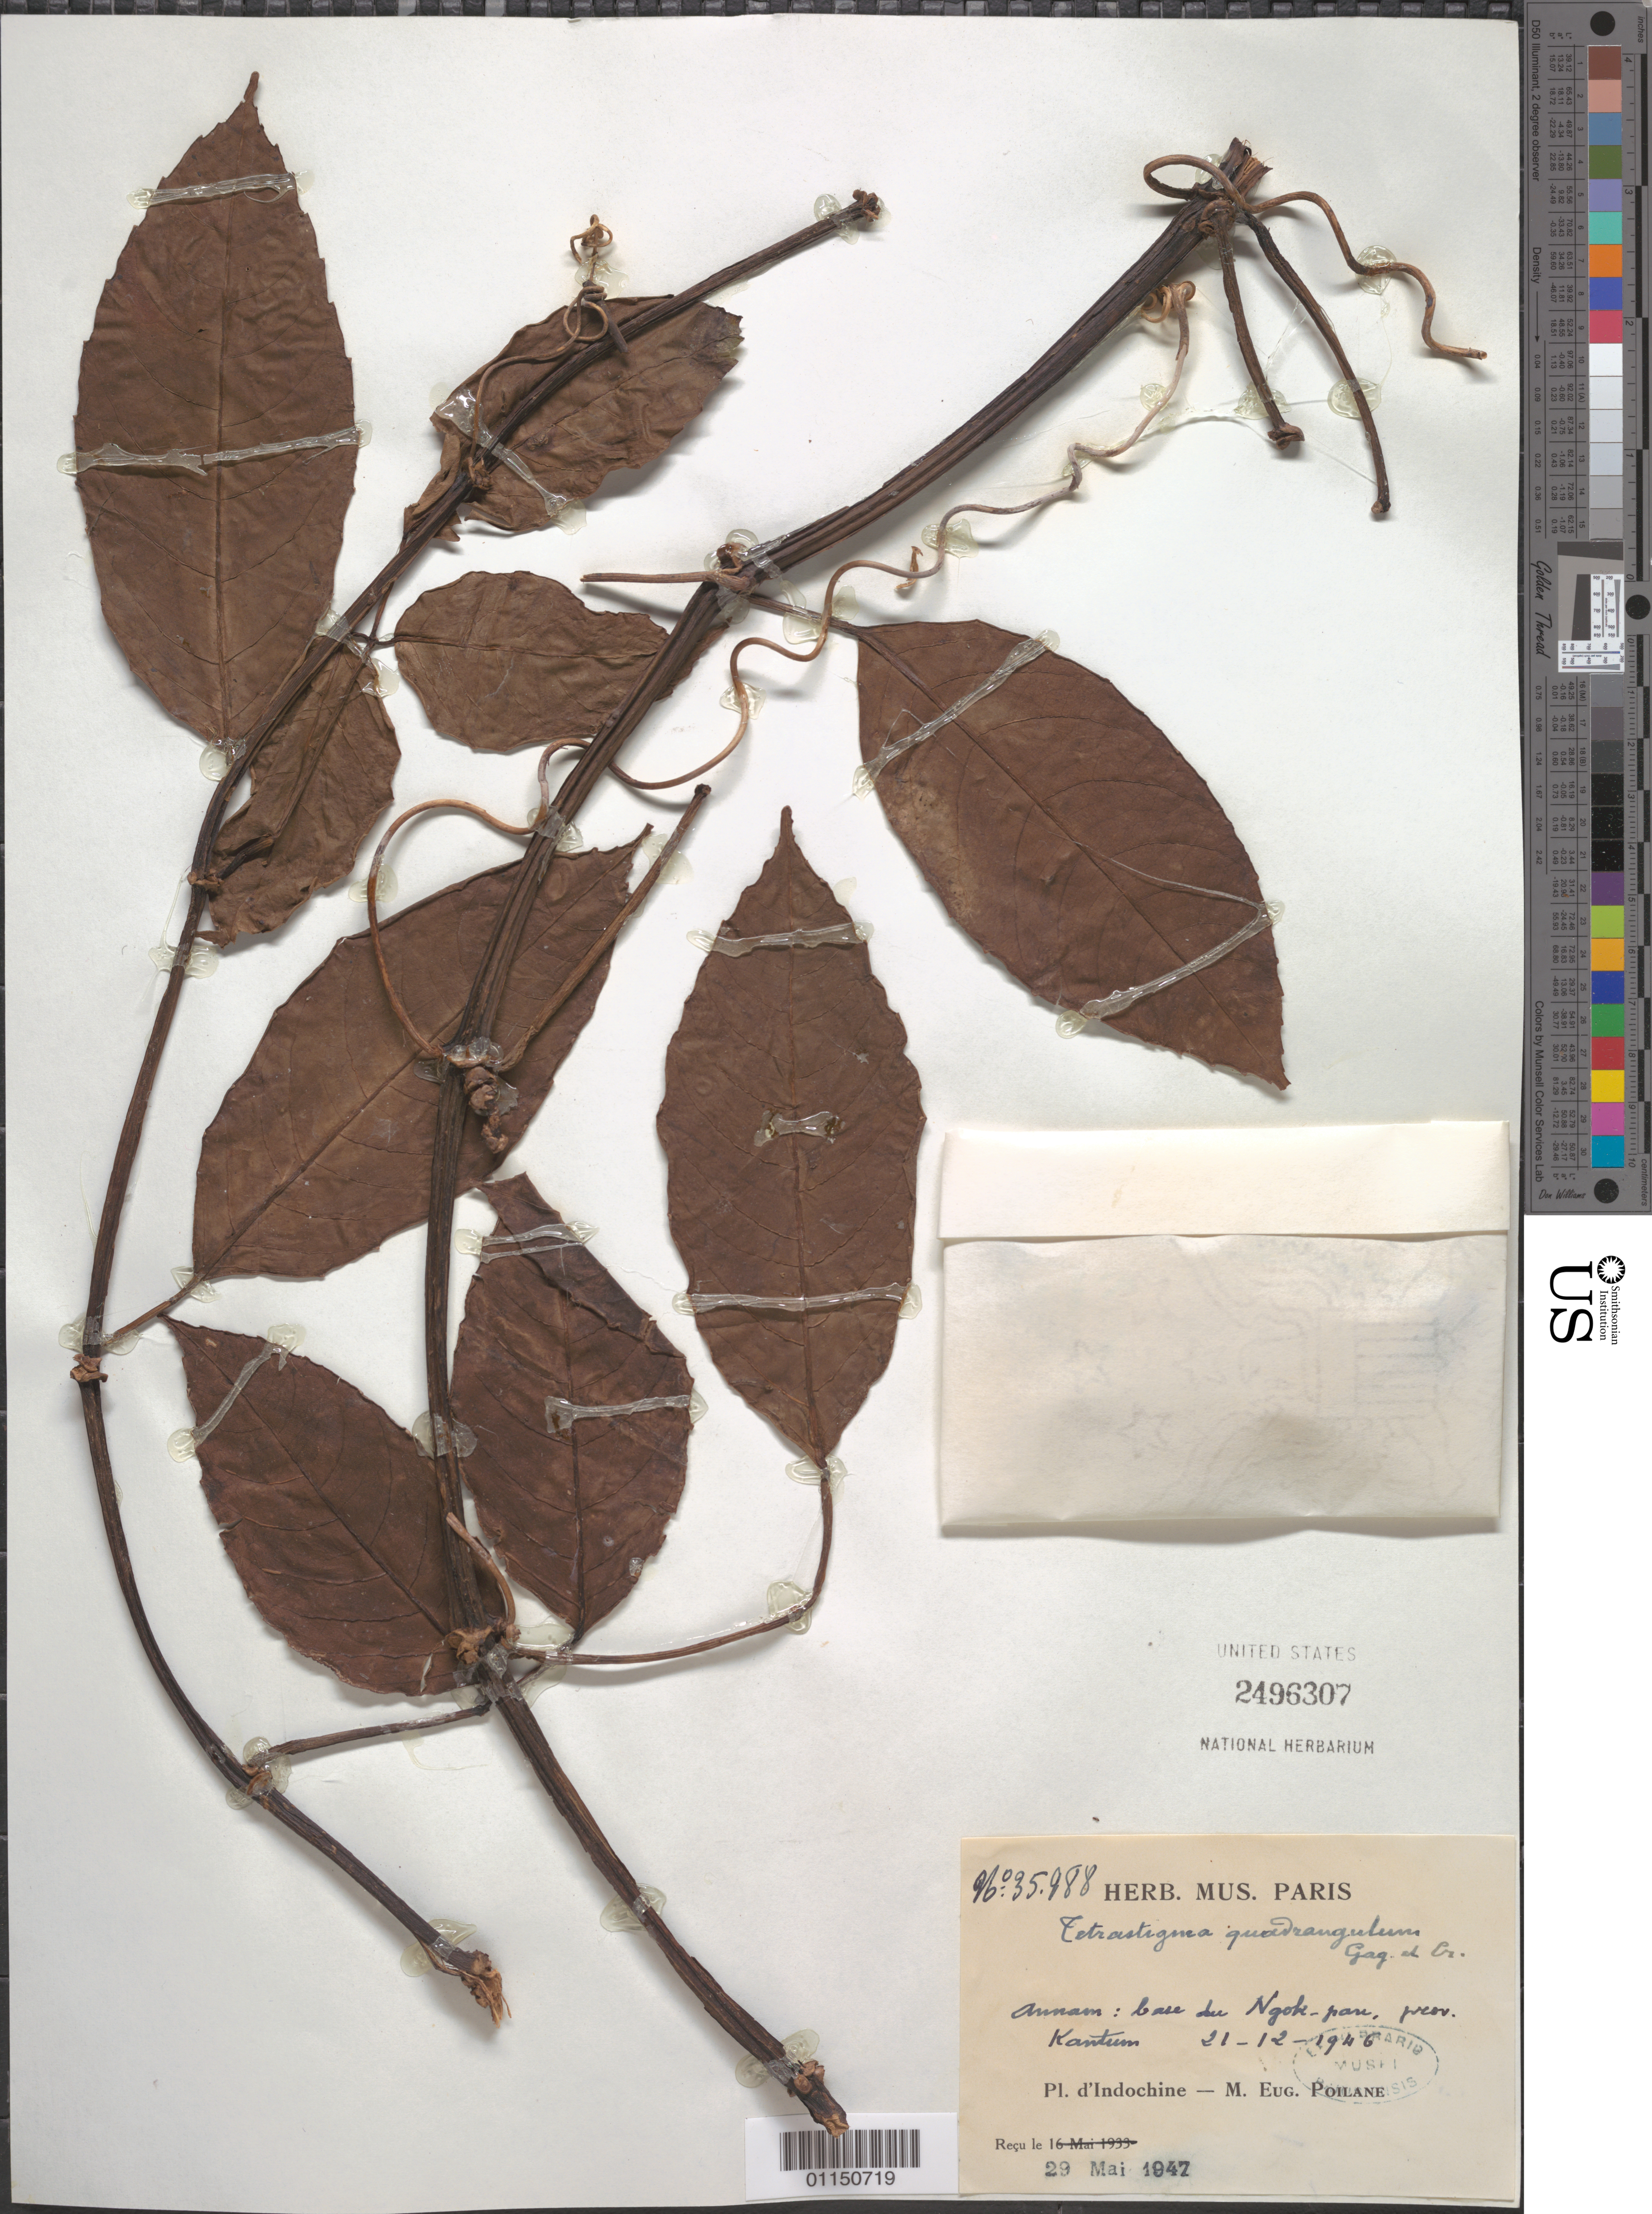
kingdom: Plantae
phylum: Tracheophyta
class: Magnoliopsida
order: Vitales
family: Vitaceae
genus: Tetrastigma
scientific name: Tetrastigma quadrangulum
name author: Gagnep. & Craib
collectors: E. Poilane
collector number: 35988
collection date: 1946-12-21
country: Vietnam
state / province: Annam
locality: Kontum Prov.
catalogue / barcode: US 2496307